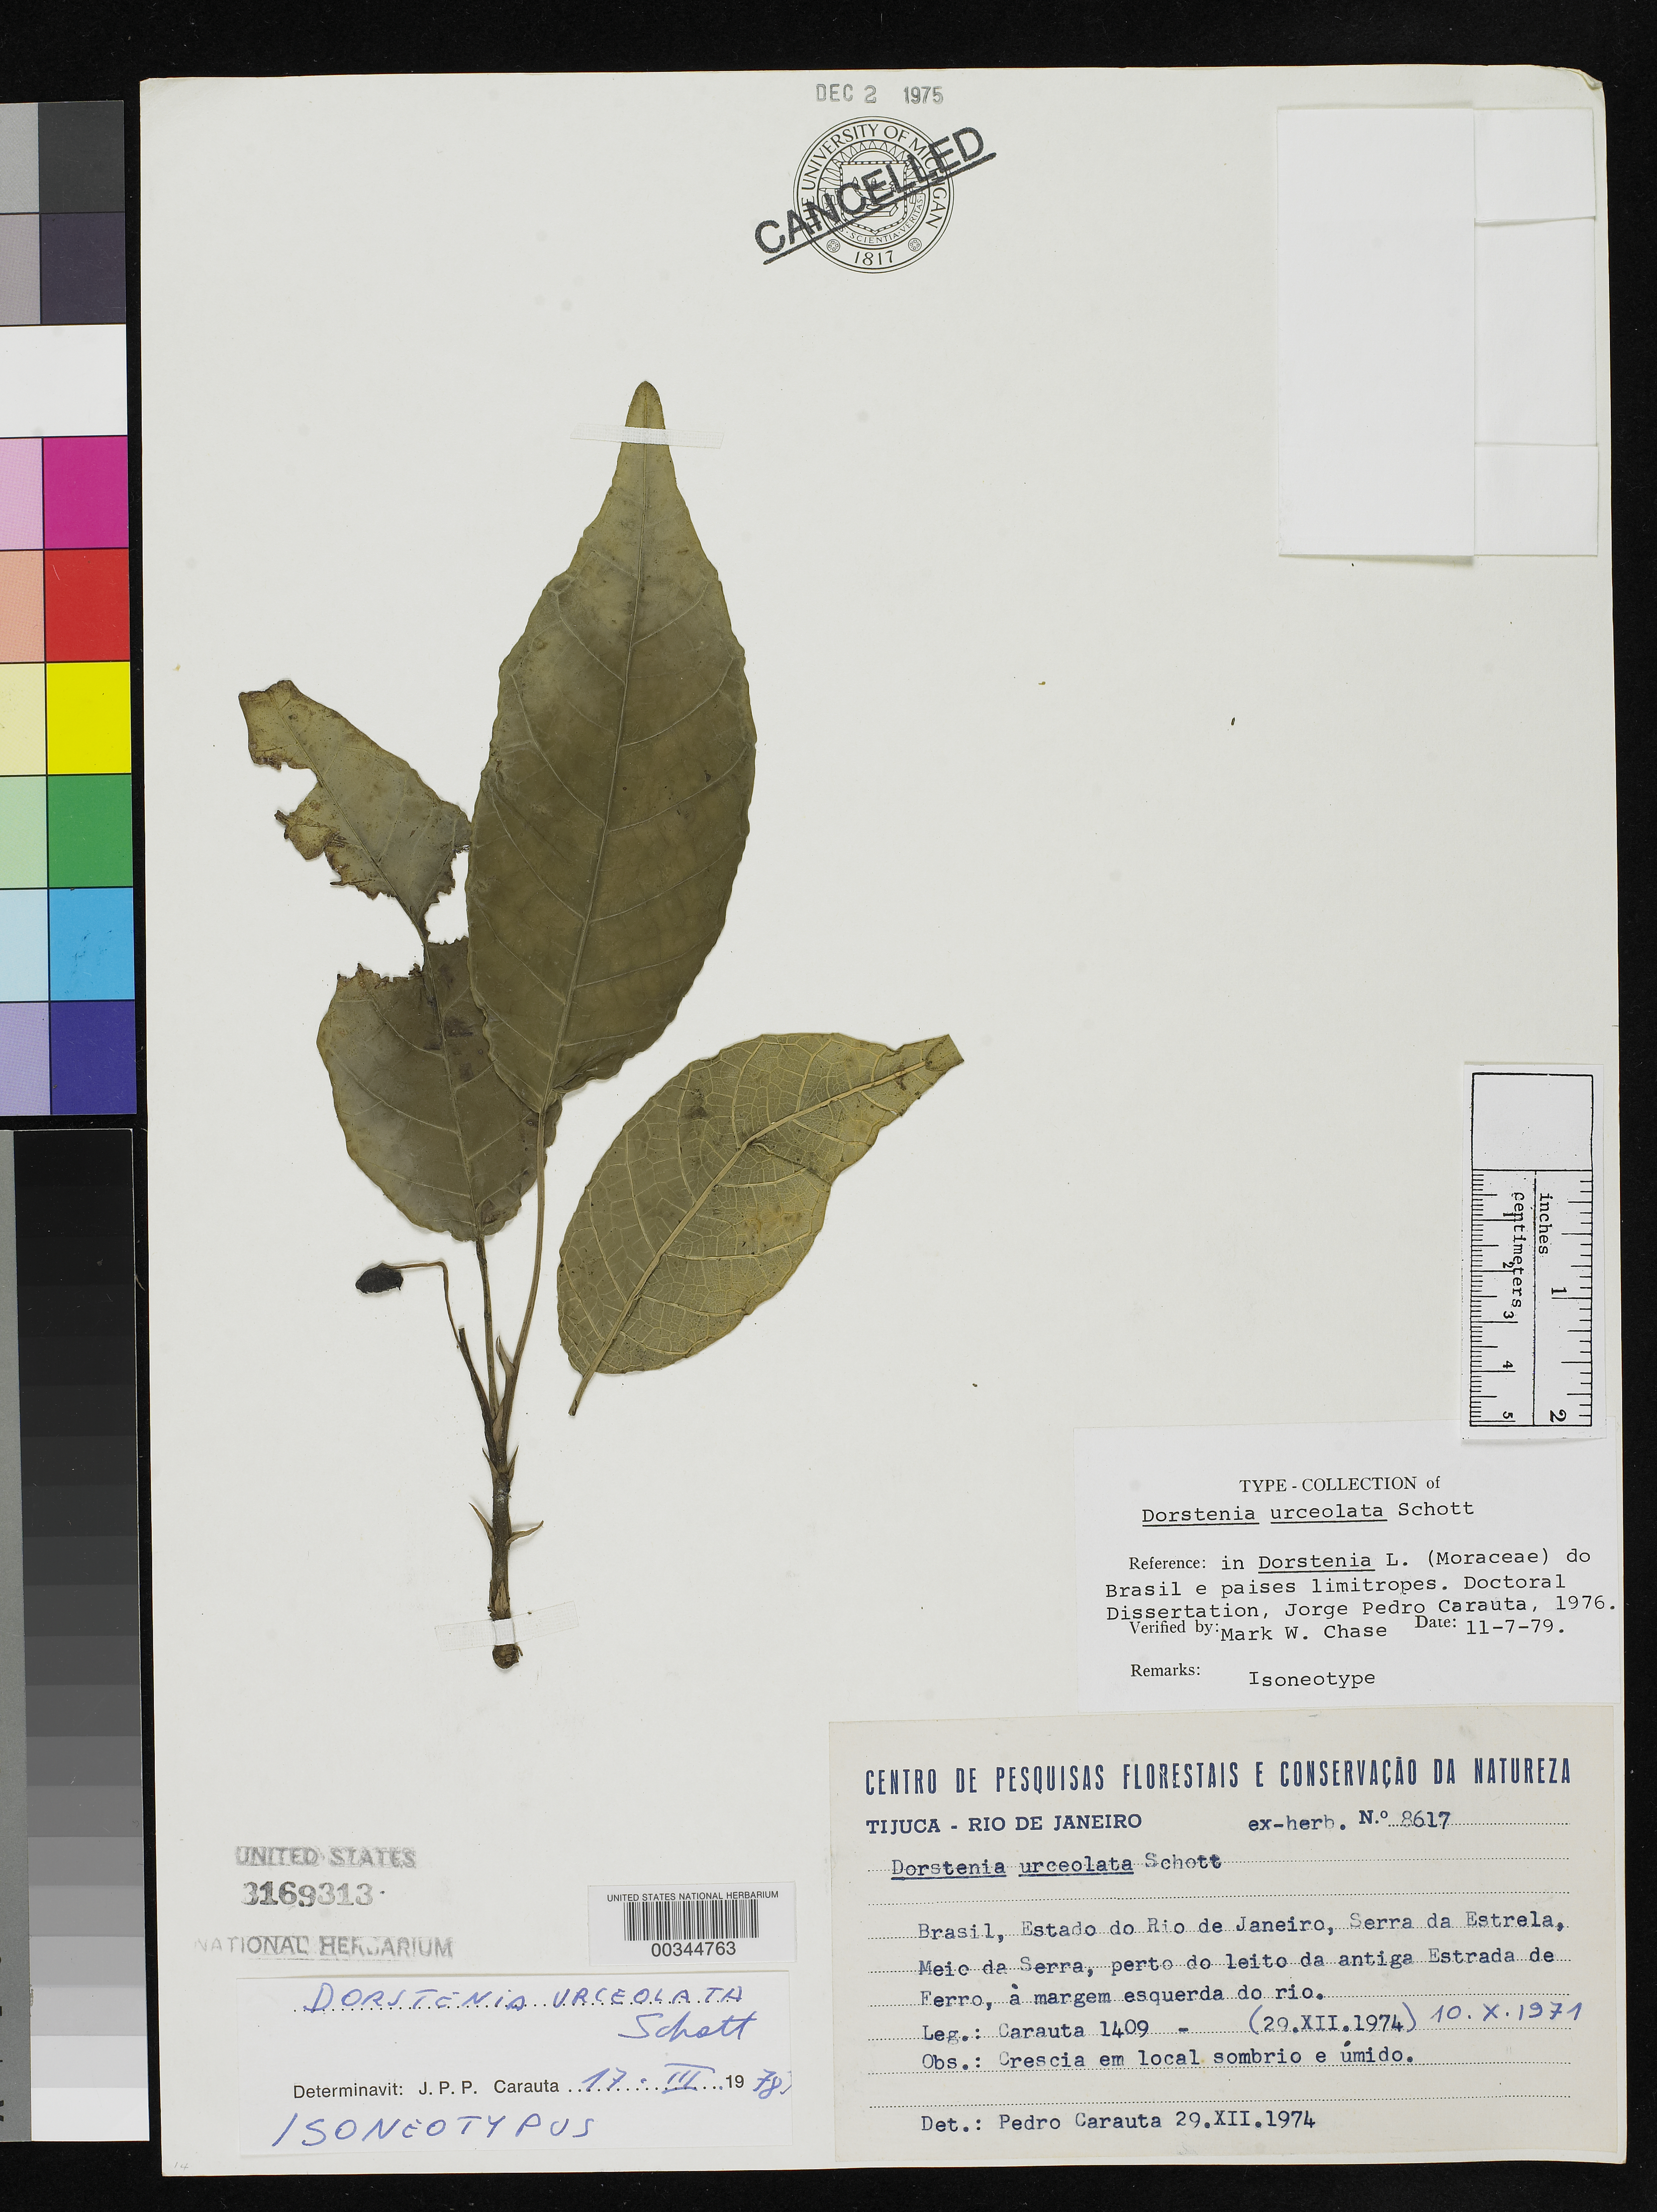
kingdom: Plantae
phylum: Tracheophyta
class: Magnoliopsida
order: Rosales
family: Moraceae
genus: Dorstenia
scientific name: Dorstenia urceolata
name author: Schott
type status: Isoneotype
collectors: P. Carauta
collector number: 1409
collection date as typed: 29 Dec 1974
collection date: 1974-12-29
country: Brazil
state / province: Rio de Janeiro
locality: Serra da Estrela, meio da serra, perto do leito da antiga estrada de ferro, a margem esquerda do rio.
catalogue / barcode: US 3169313